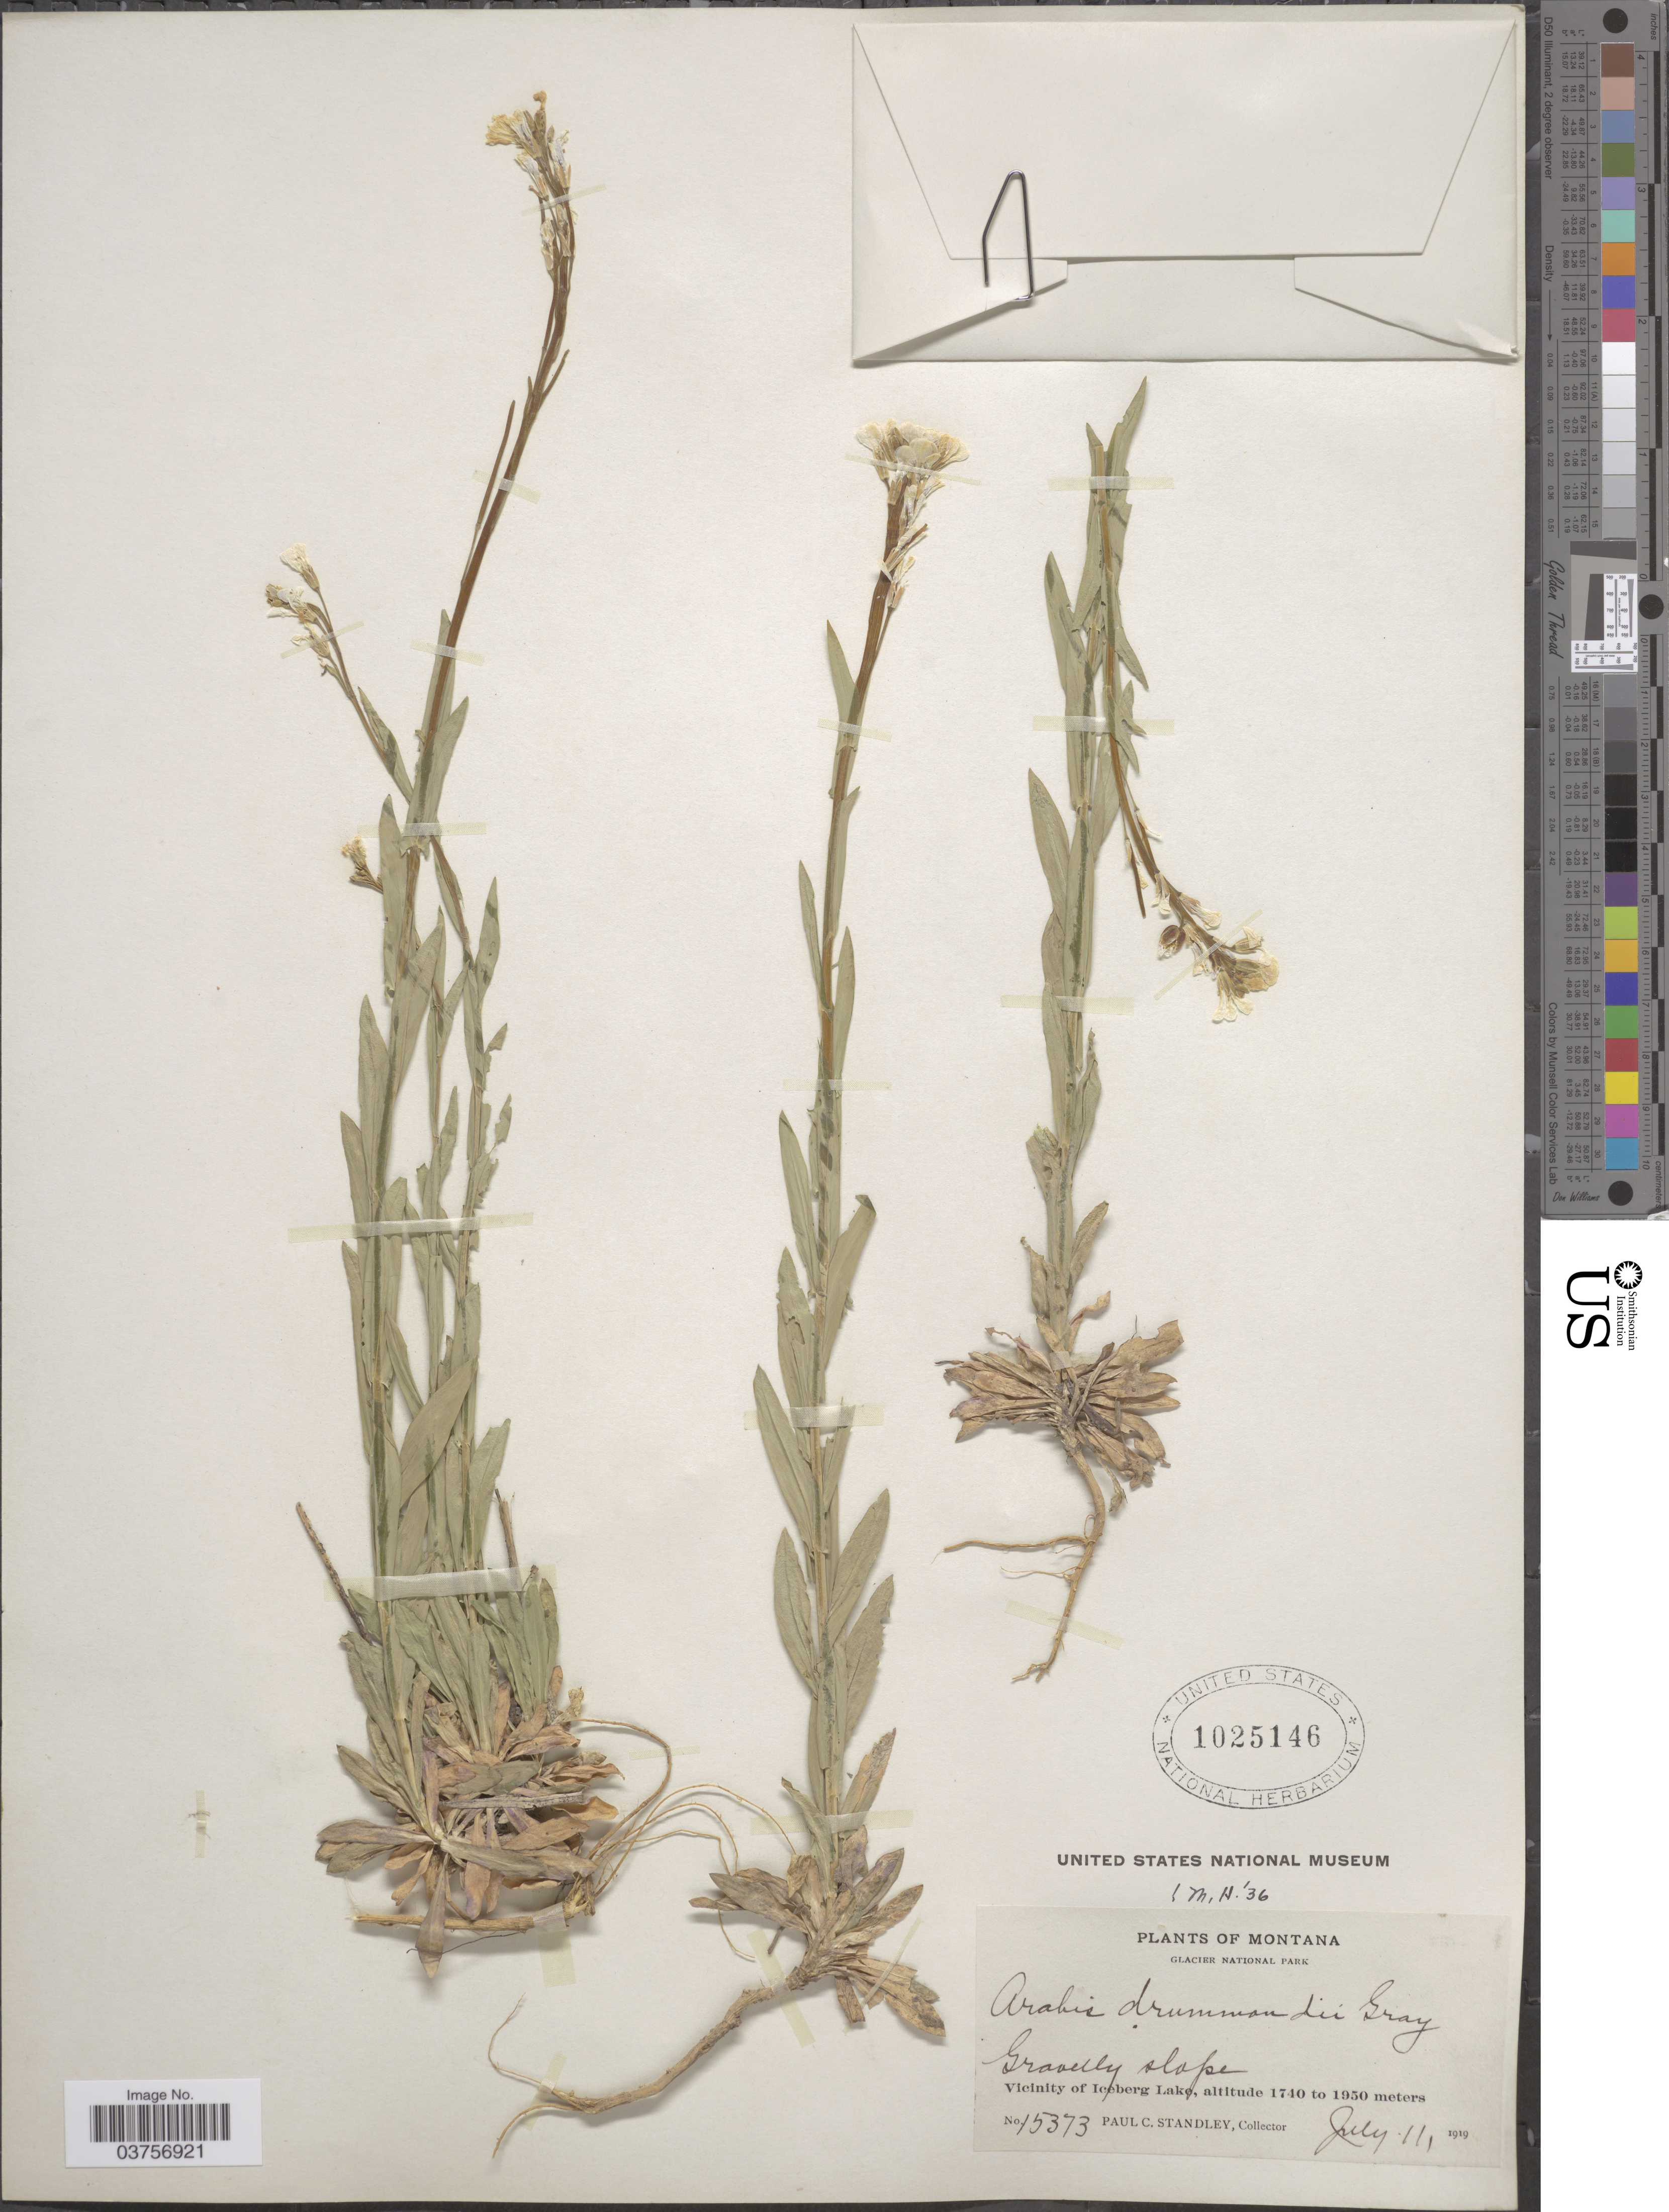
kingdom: Plantae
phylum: Tracheophyta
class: Magnoliopsida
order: Brassicales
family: Brassicaceae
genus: Arabis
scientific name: Arabis drummondii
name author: A. Gray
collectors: P. C. Standley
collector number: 15373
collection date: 1919-07-11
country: United States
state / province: Montana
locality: Glacier National Park. Gravelly slope. Vicinity of Iceberg Lake.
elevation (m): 1740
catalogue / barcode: US 1025146